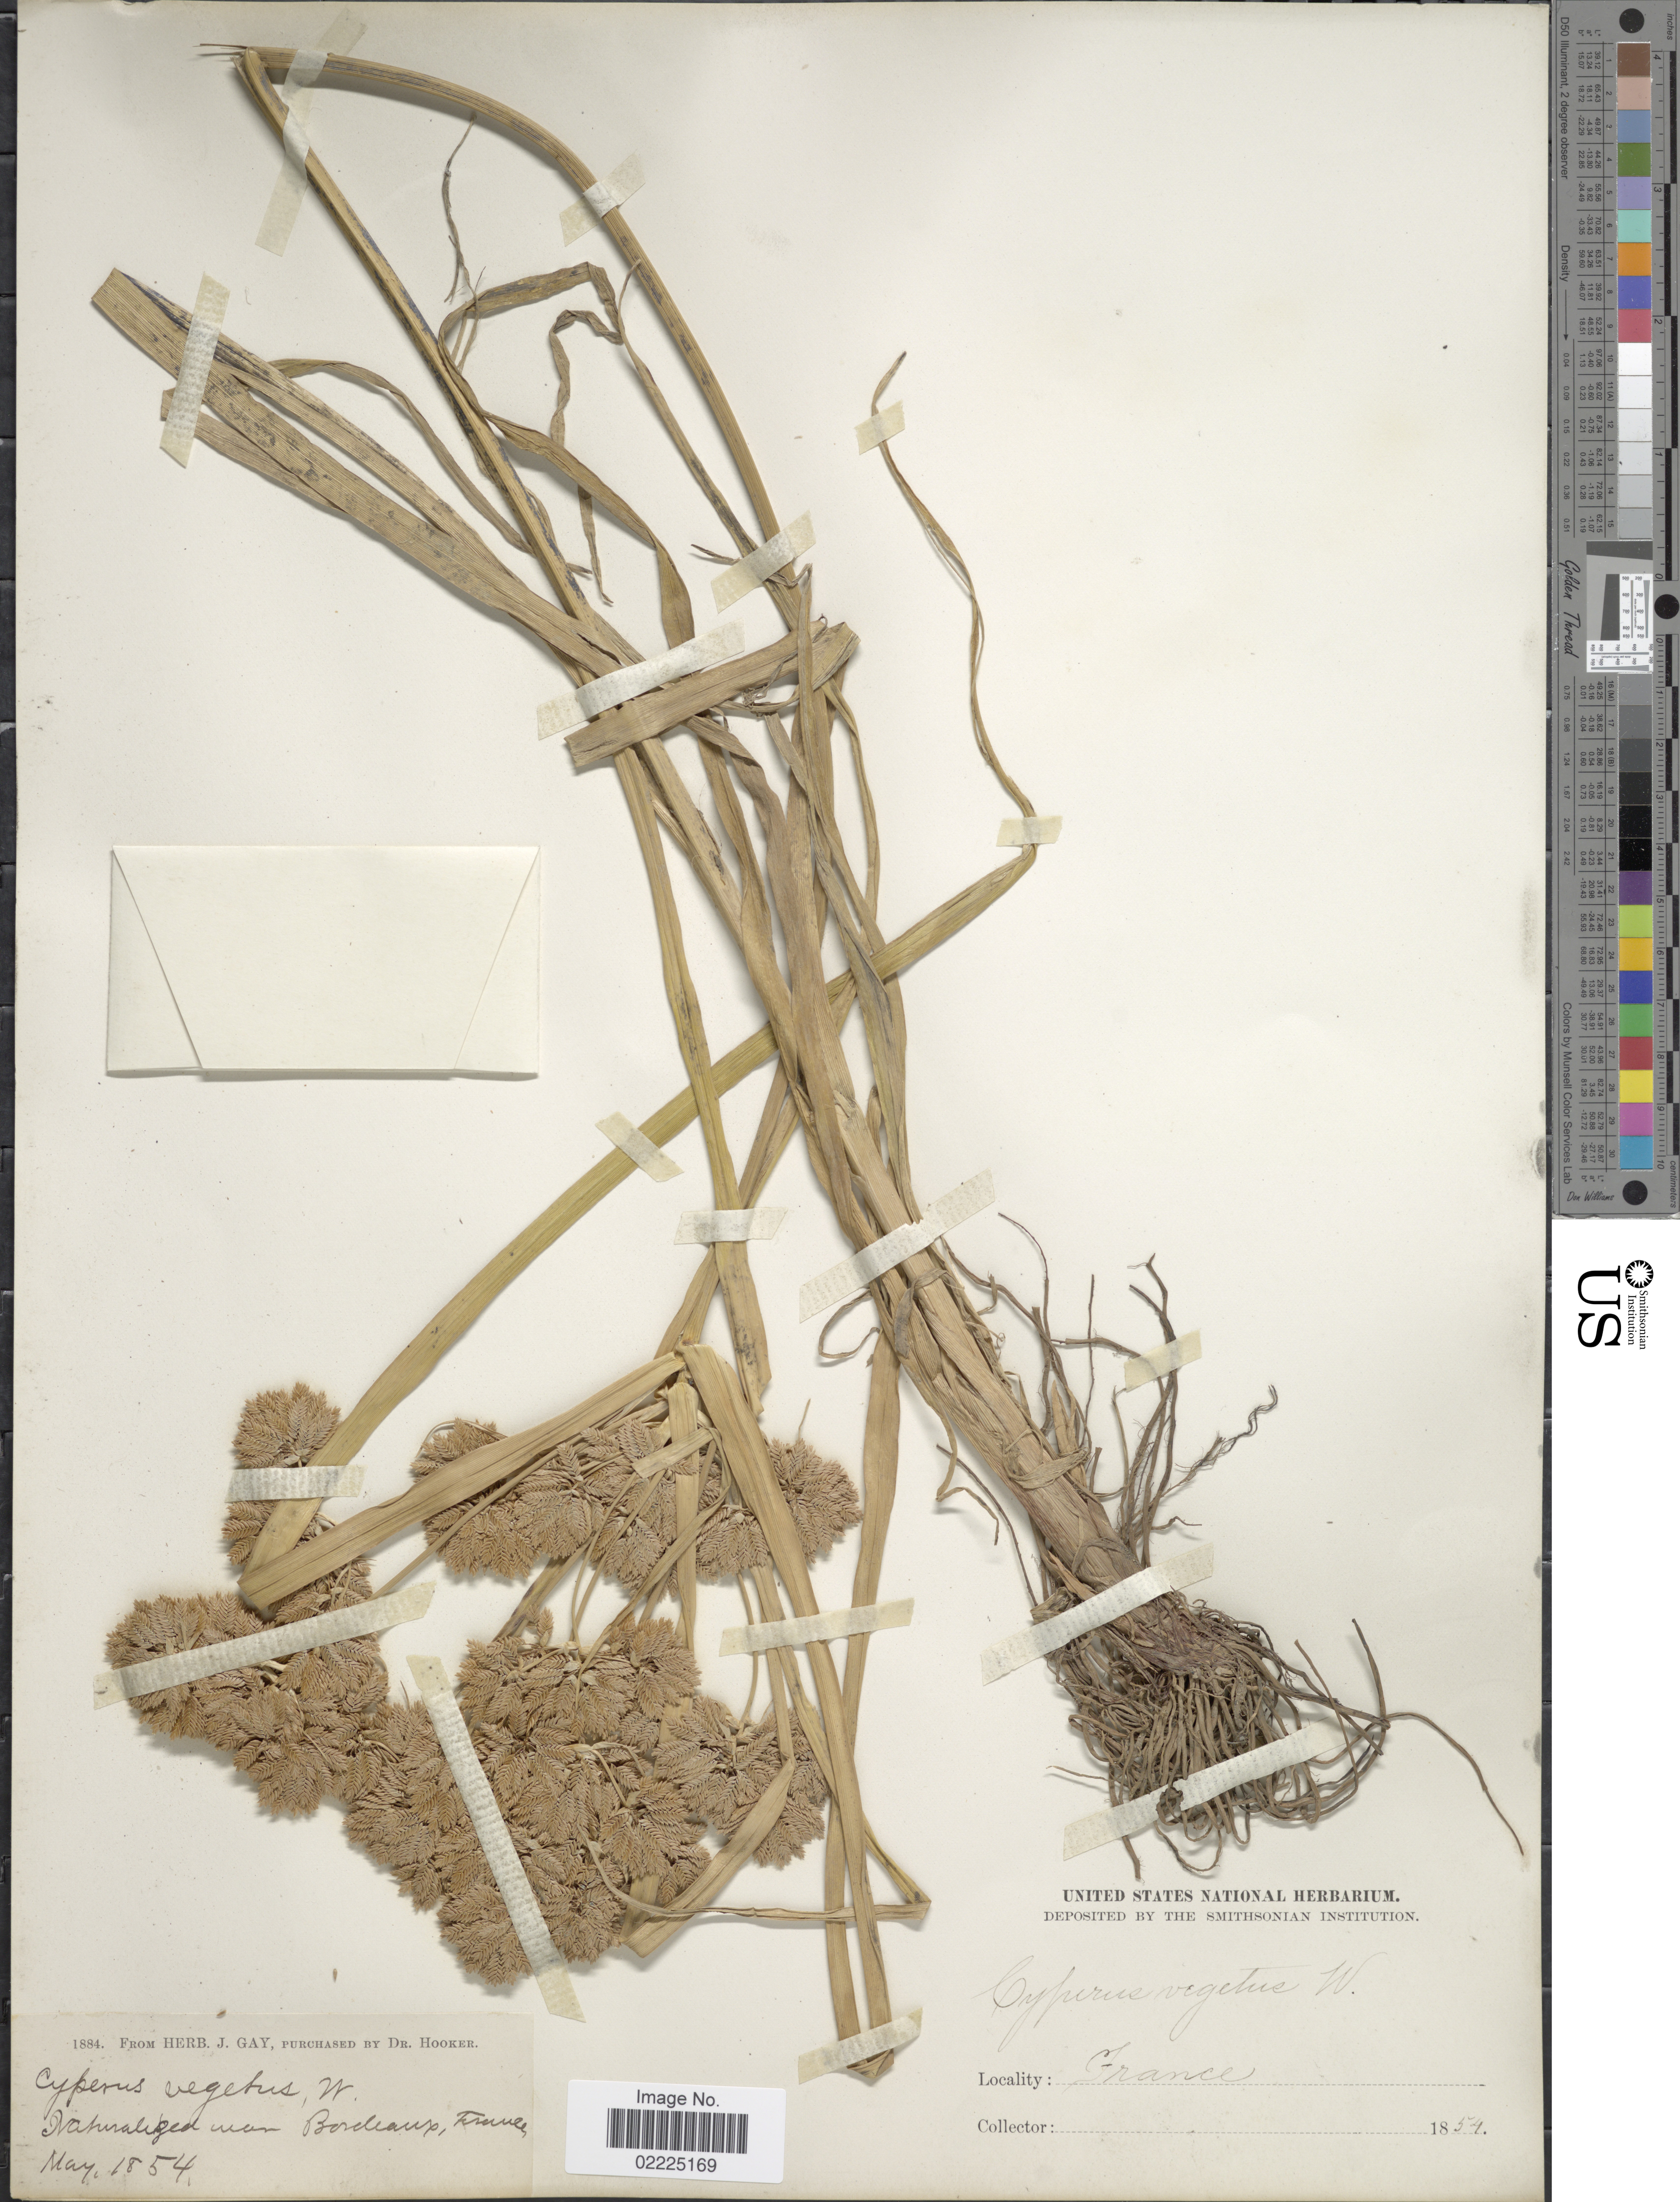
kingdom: Plantae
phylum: Tracheophyta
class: Liliopsida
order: Poales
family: Cyperaceae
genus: Cyperus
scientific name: Cyperus eragrostis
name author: Lam.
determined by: Strong, Mark T., (BOT), Smithsonian Institution - National Museum of Natural History (UNITED STATES)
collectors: ex herb. J. Gay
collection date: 1854-05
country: France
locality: Nahuralized wan Bordeaux [interpreted]